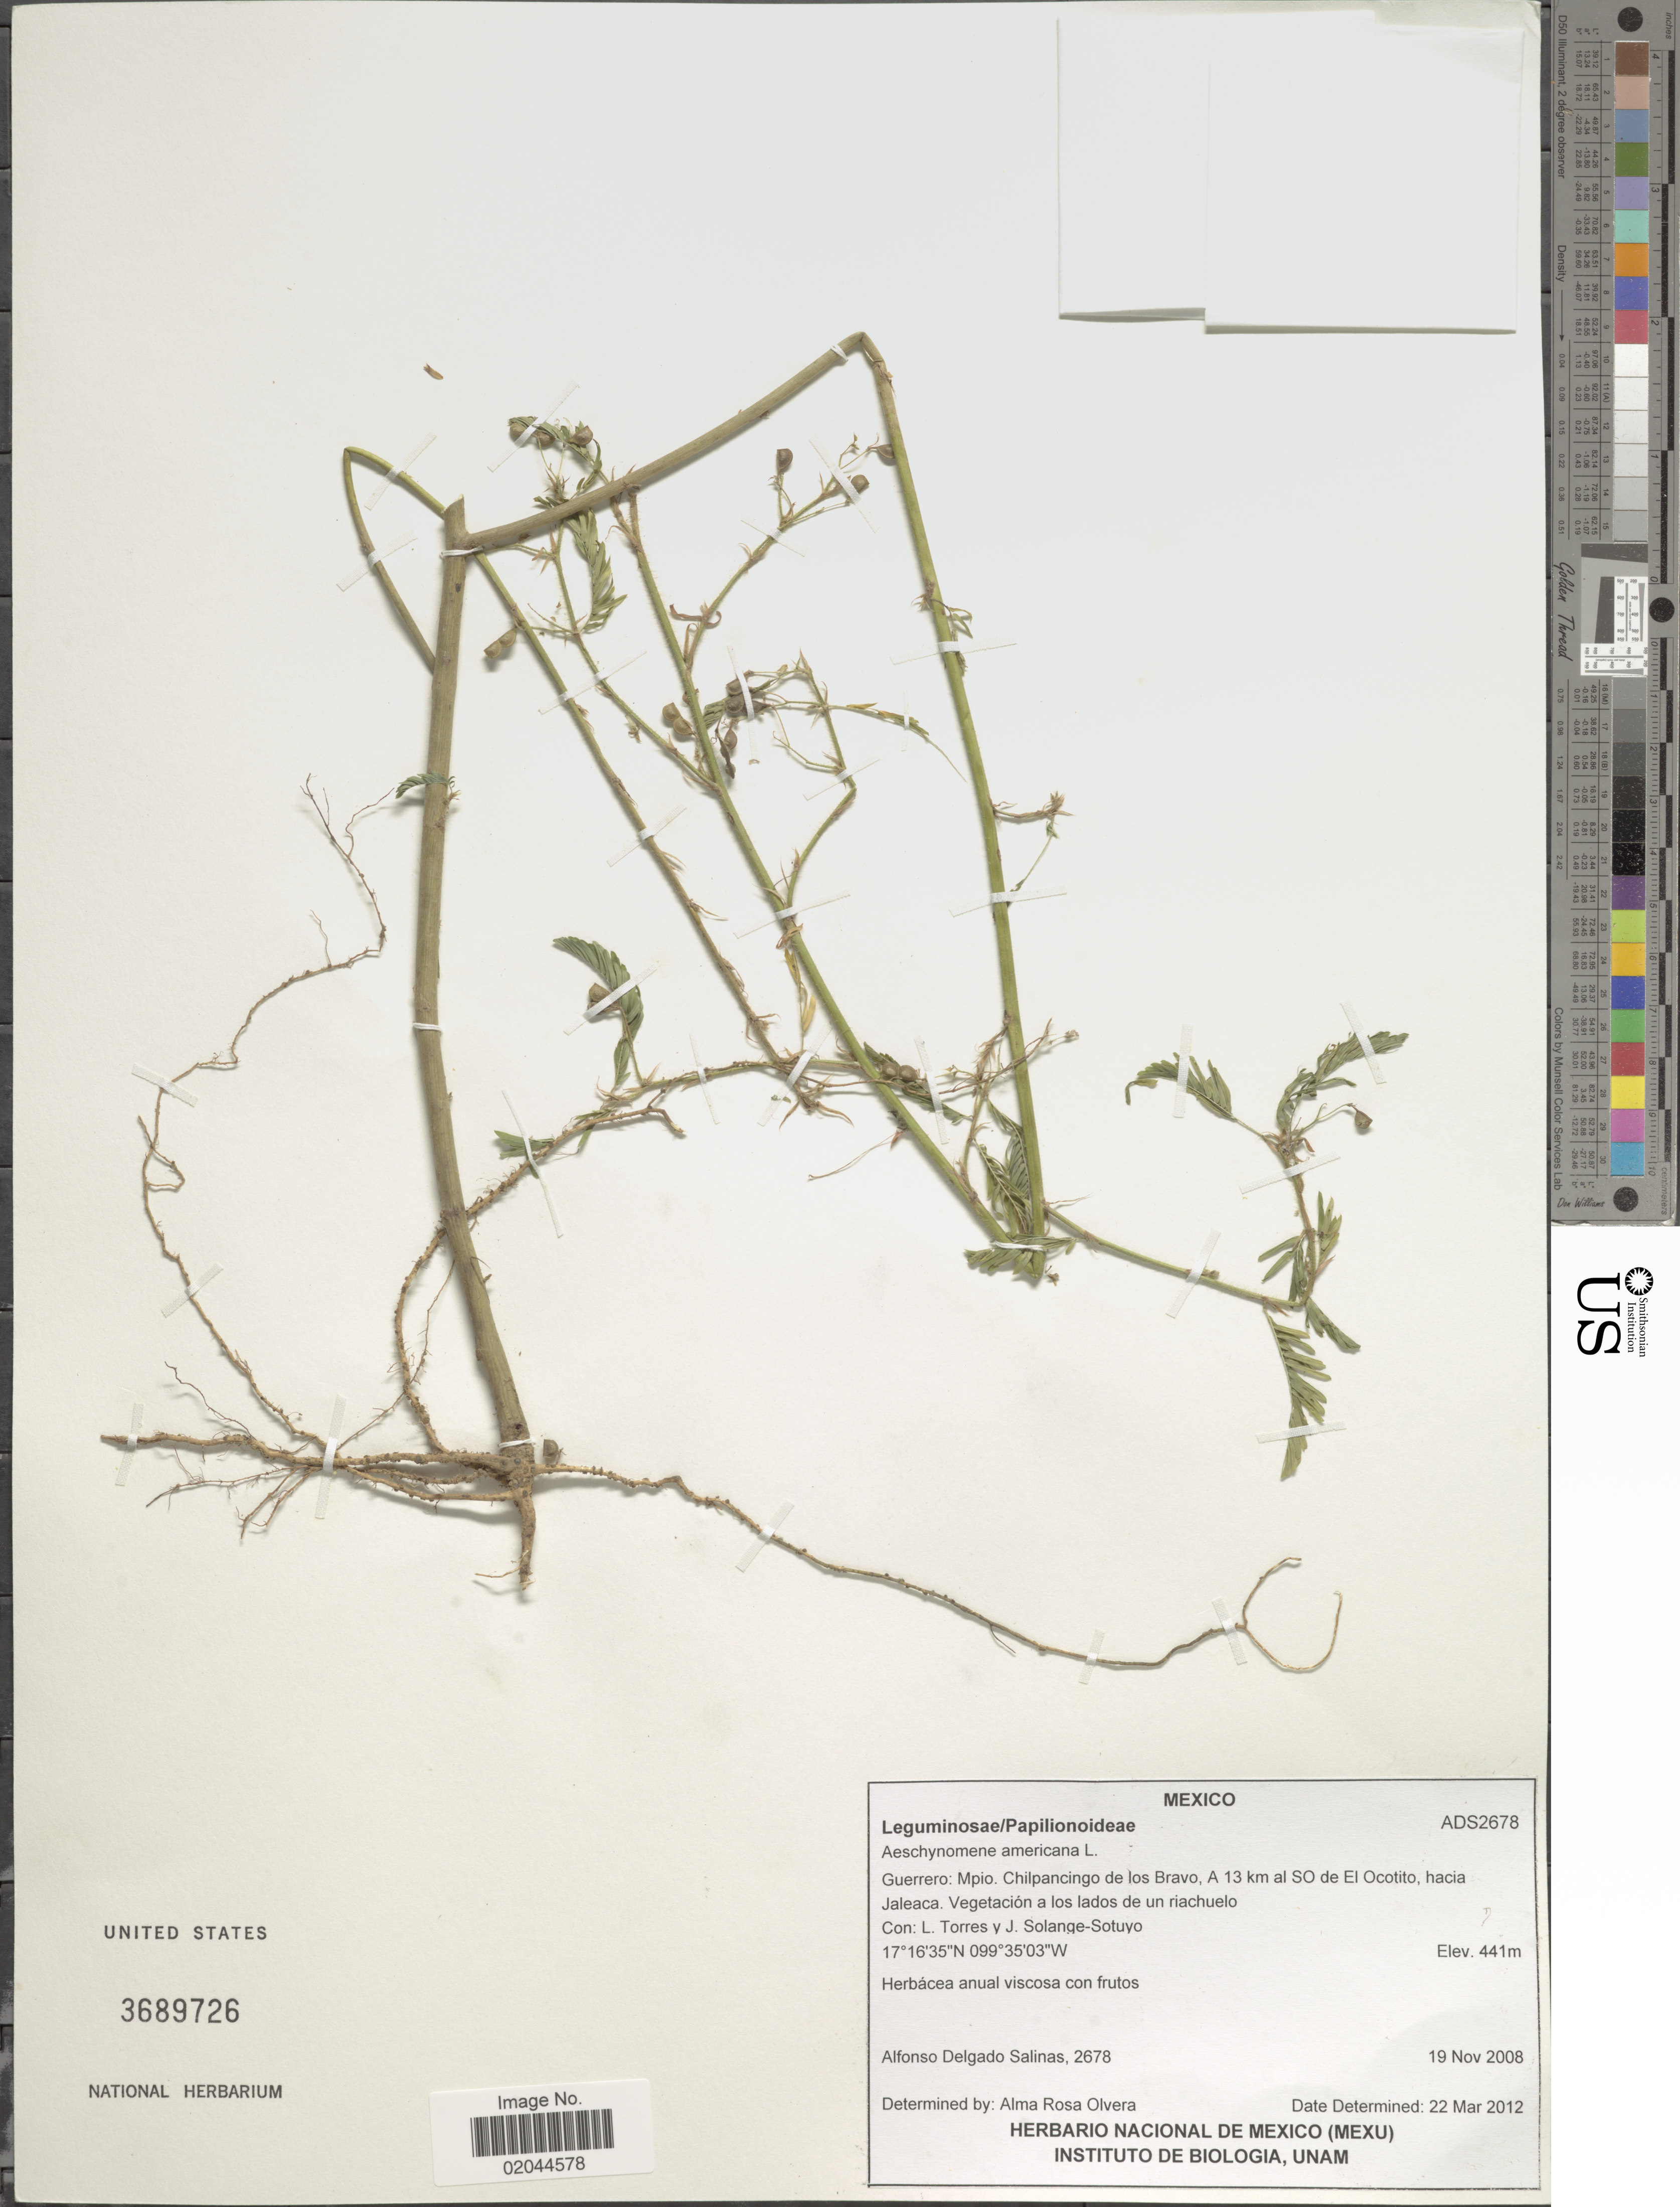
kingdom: Plantae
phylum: Tracheophyta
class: Magnoliopsida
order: Fabales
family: Fabaceae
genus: Aeschynomene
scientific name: Aeschynomene americana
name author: L.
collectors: A. Delgado S.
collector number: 2678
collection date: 2008-11-19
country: Mexico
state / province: Guerrero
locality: Mpio. Chilpancingo de los Bravo, A 13 km al SO de El Ocotito, hacia Jaleaca, vegetacion a los lados de un riachuelo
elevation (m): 441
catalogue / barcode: US 3689726